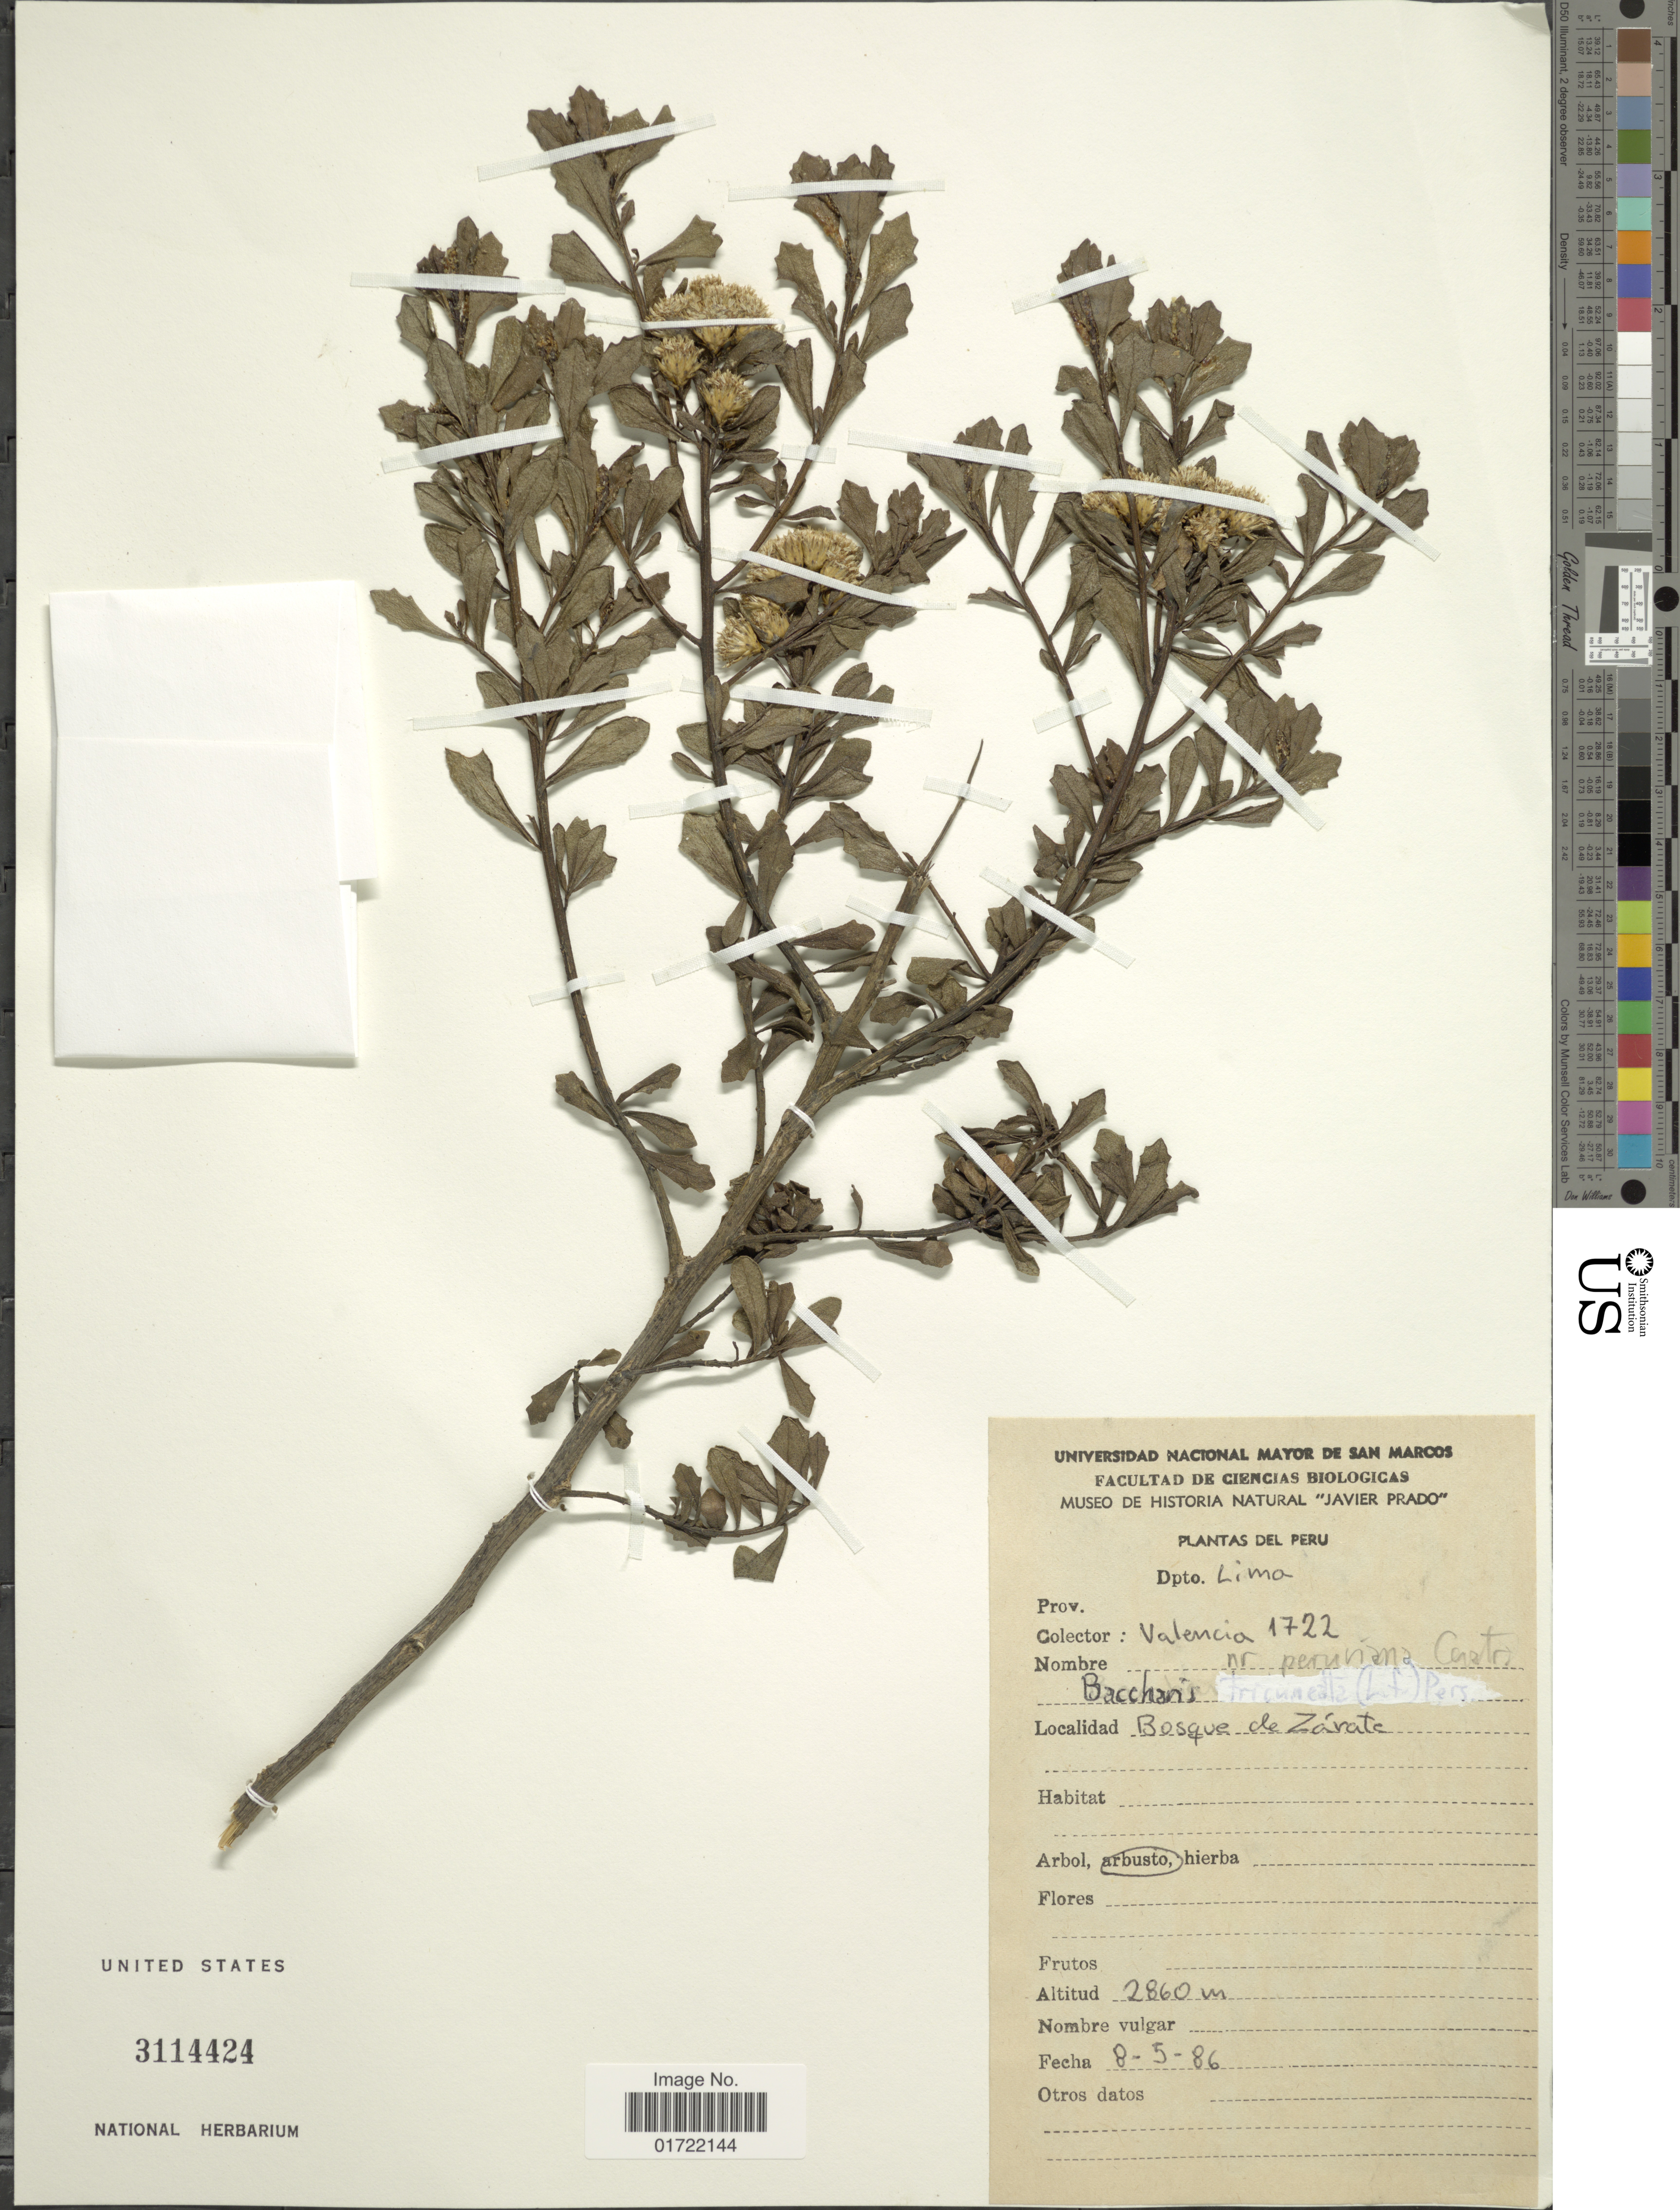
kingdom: Plantae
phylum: Tracheophyta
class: Magnoliopsida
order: Asterales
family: Asteraceae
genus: Baccharis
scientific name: Baccharis chilco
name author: Kunth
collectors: -. Valencia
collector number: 1722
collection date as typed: Transcribed d/m/y: 8/5/86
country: Peru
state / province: Lima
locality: Dpto. Lima, Bosque de Zarate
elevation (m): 2860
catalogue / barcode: US 3114424